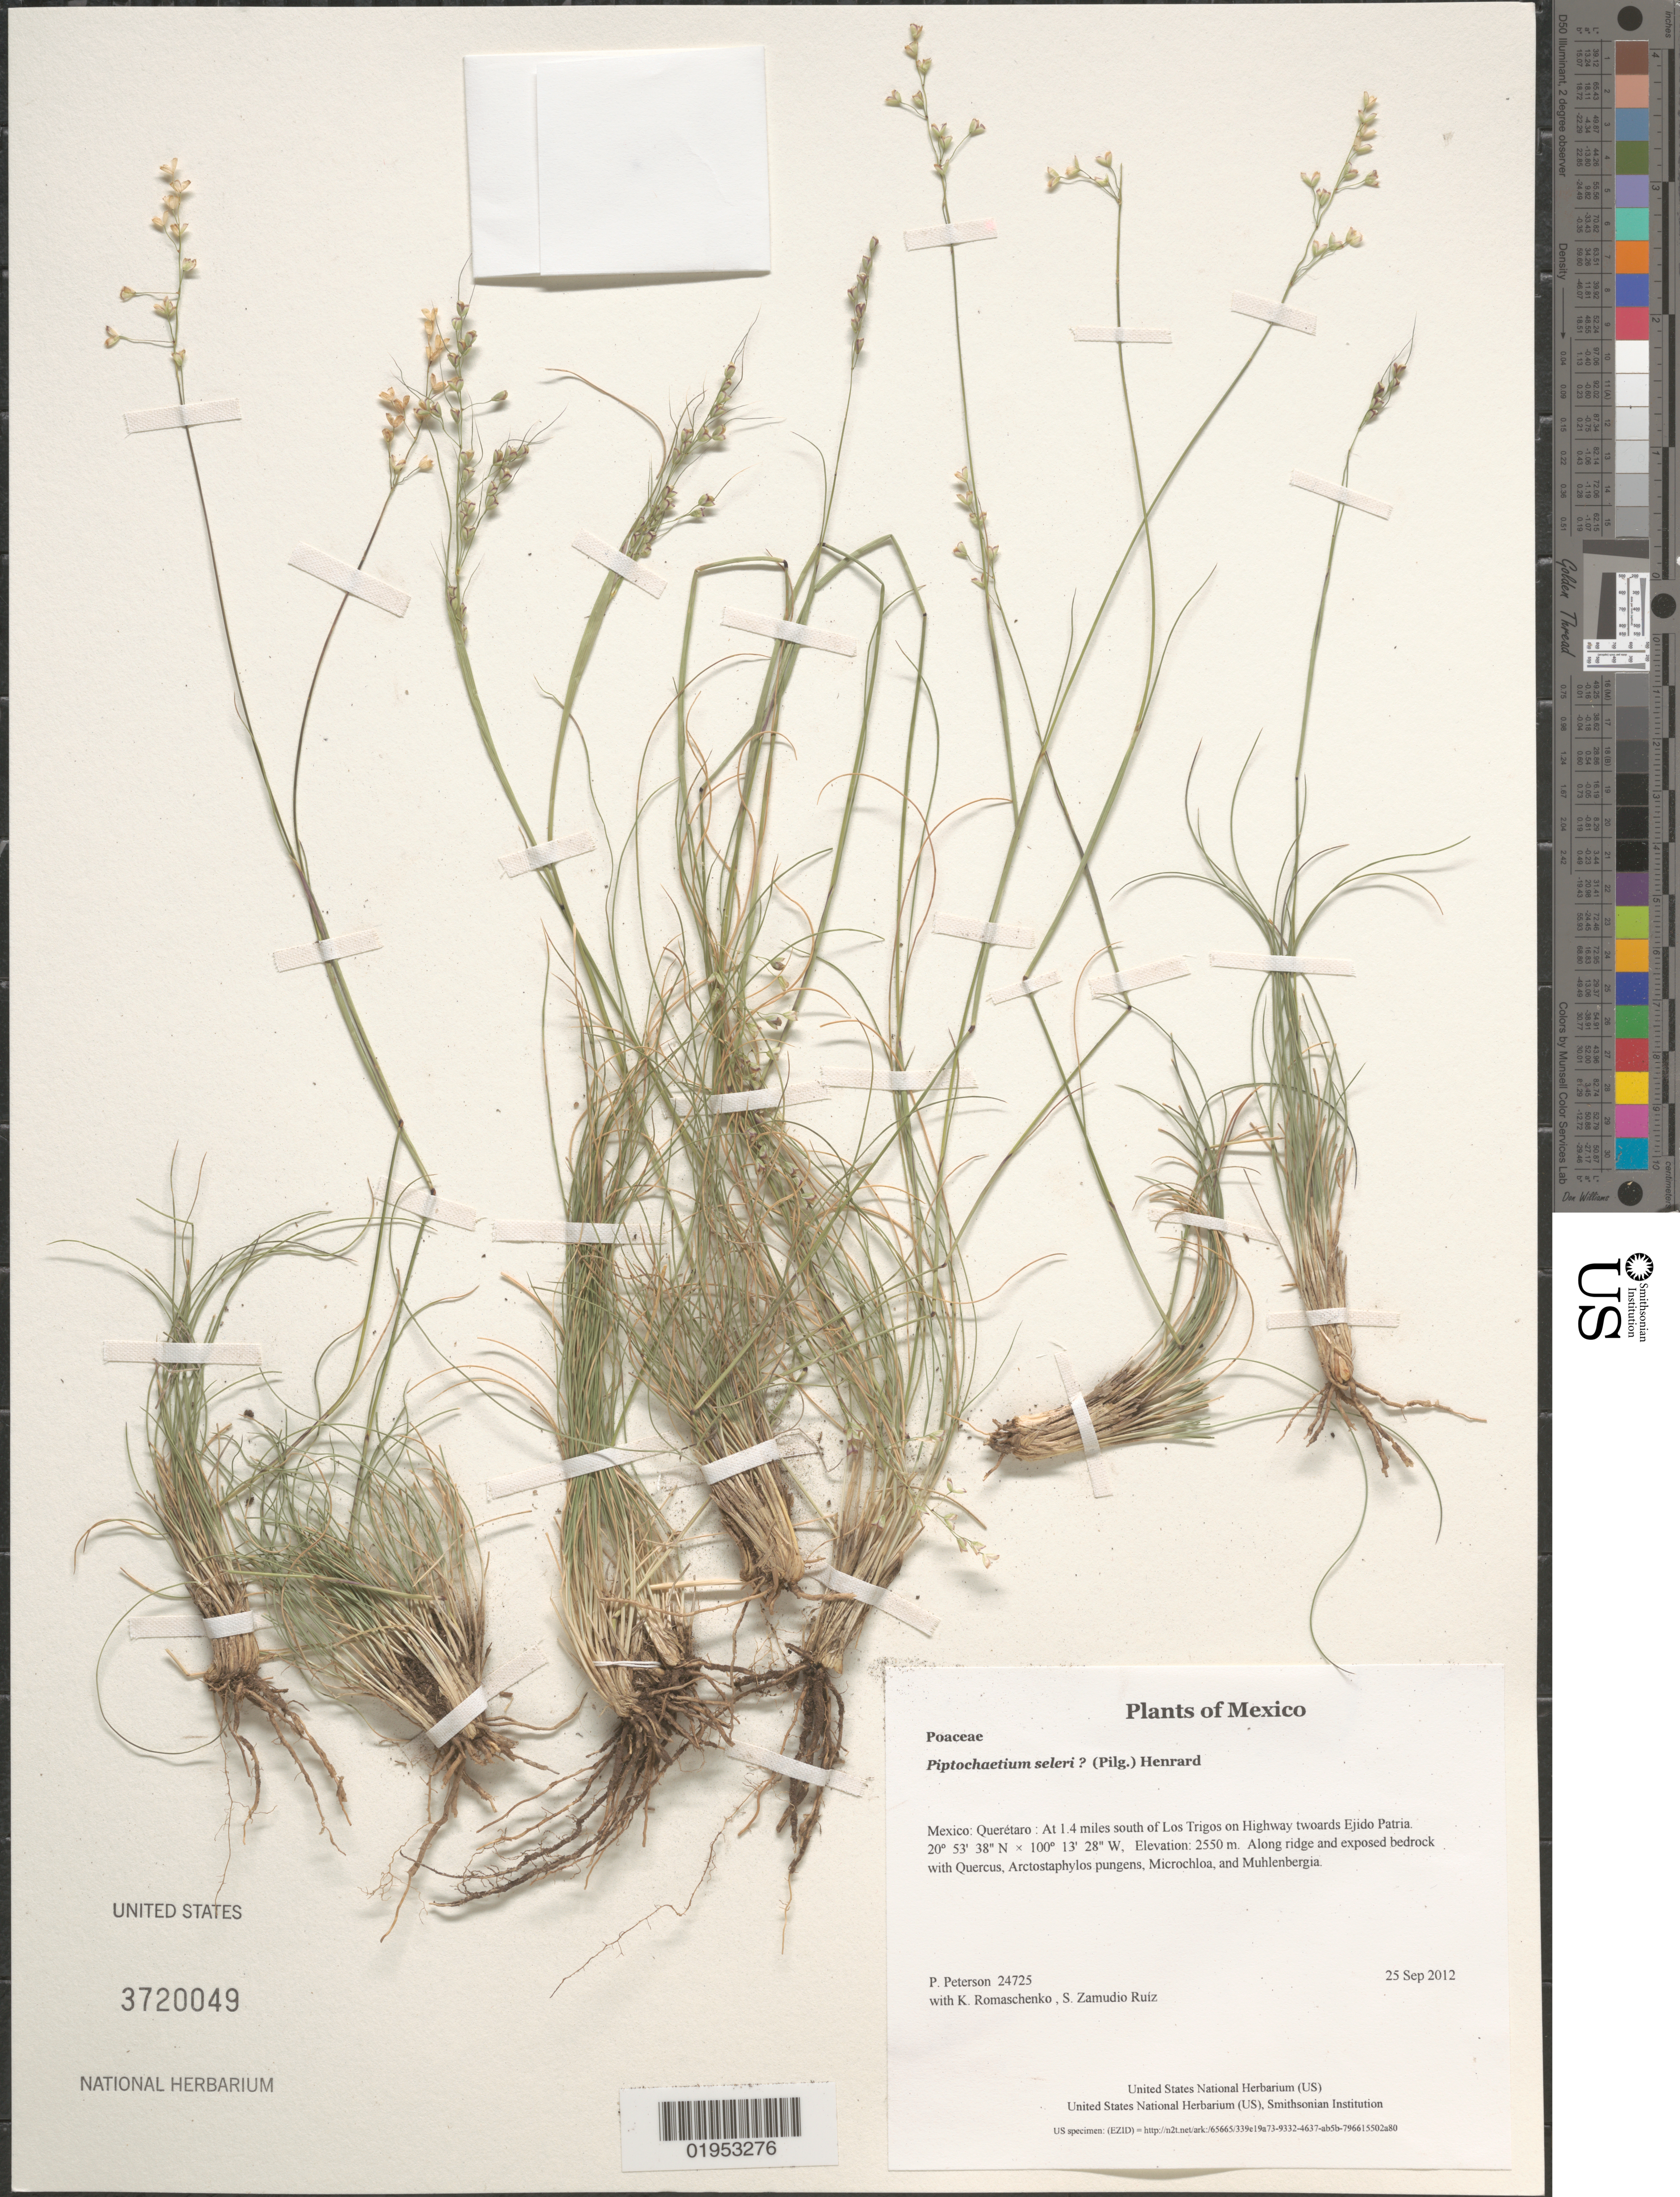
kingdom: Plantae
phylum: Tracheophyta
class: Liliopsida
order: Poales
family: Poaceae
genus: Piptochaetium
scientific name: Piptochaetium seleri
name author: (Pilg.) Henr.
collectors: P. M. Peterson, K. Romaschenko & S. Zamudio Ruíz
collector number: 24725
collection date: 2012-09-25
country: Mexico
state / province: Querétaro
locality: At 1.4 miles south of Los Trigos on Highway towards Ejido Patria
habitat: Along ridge and exposed bedrock with Quercus, Arctostaphylos pungens, Microchloa, and Muhlenbergia.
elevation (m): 2550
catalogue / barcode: US 3720049